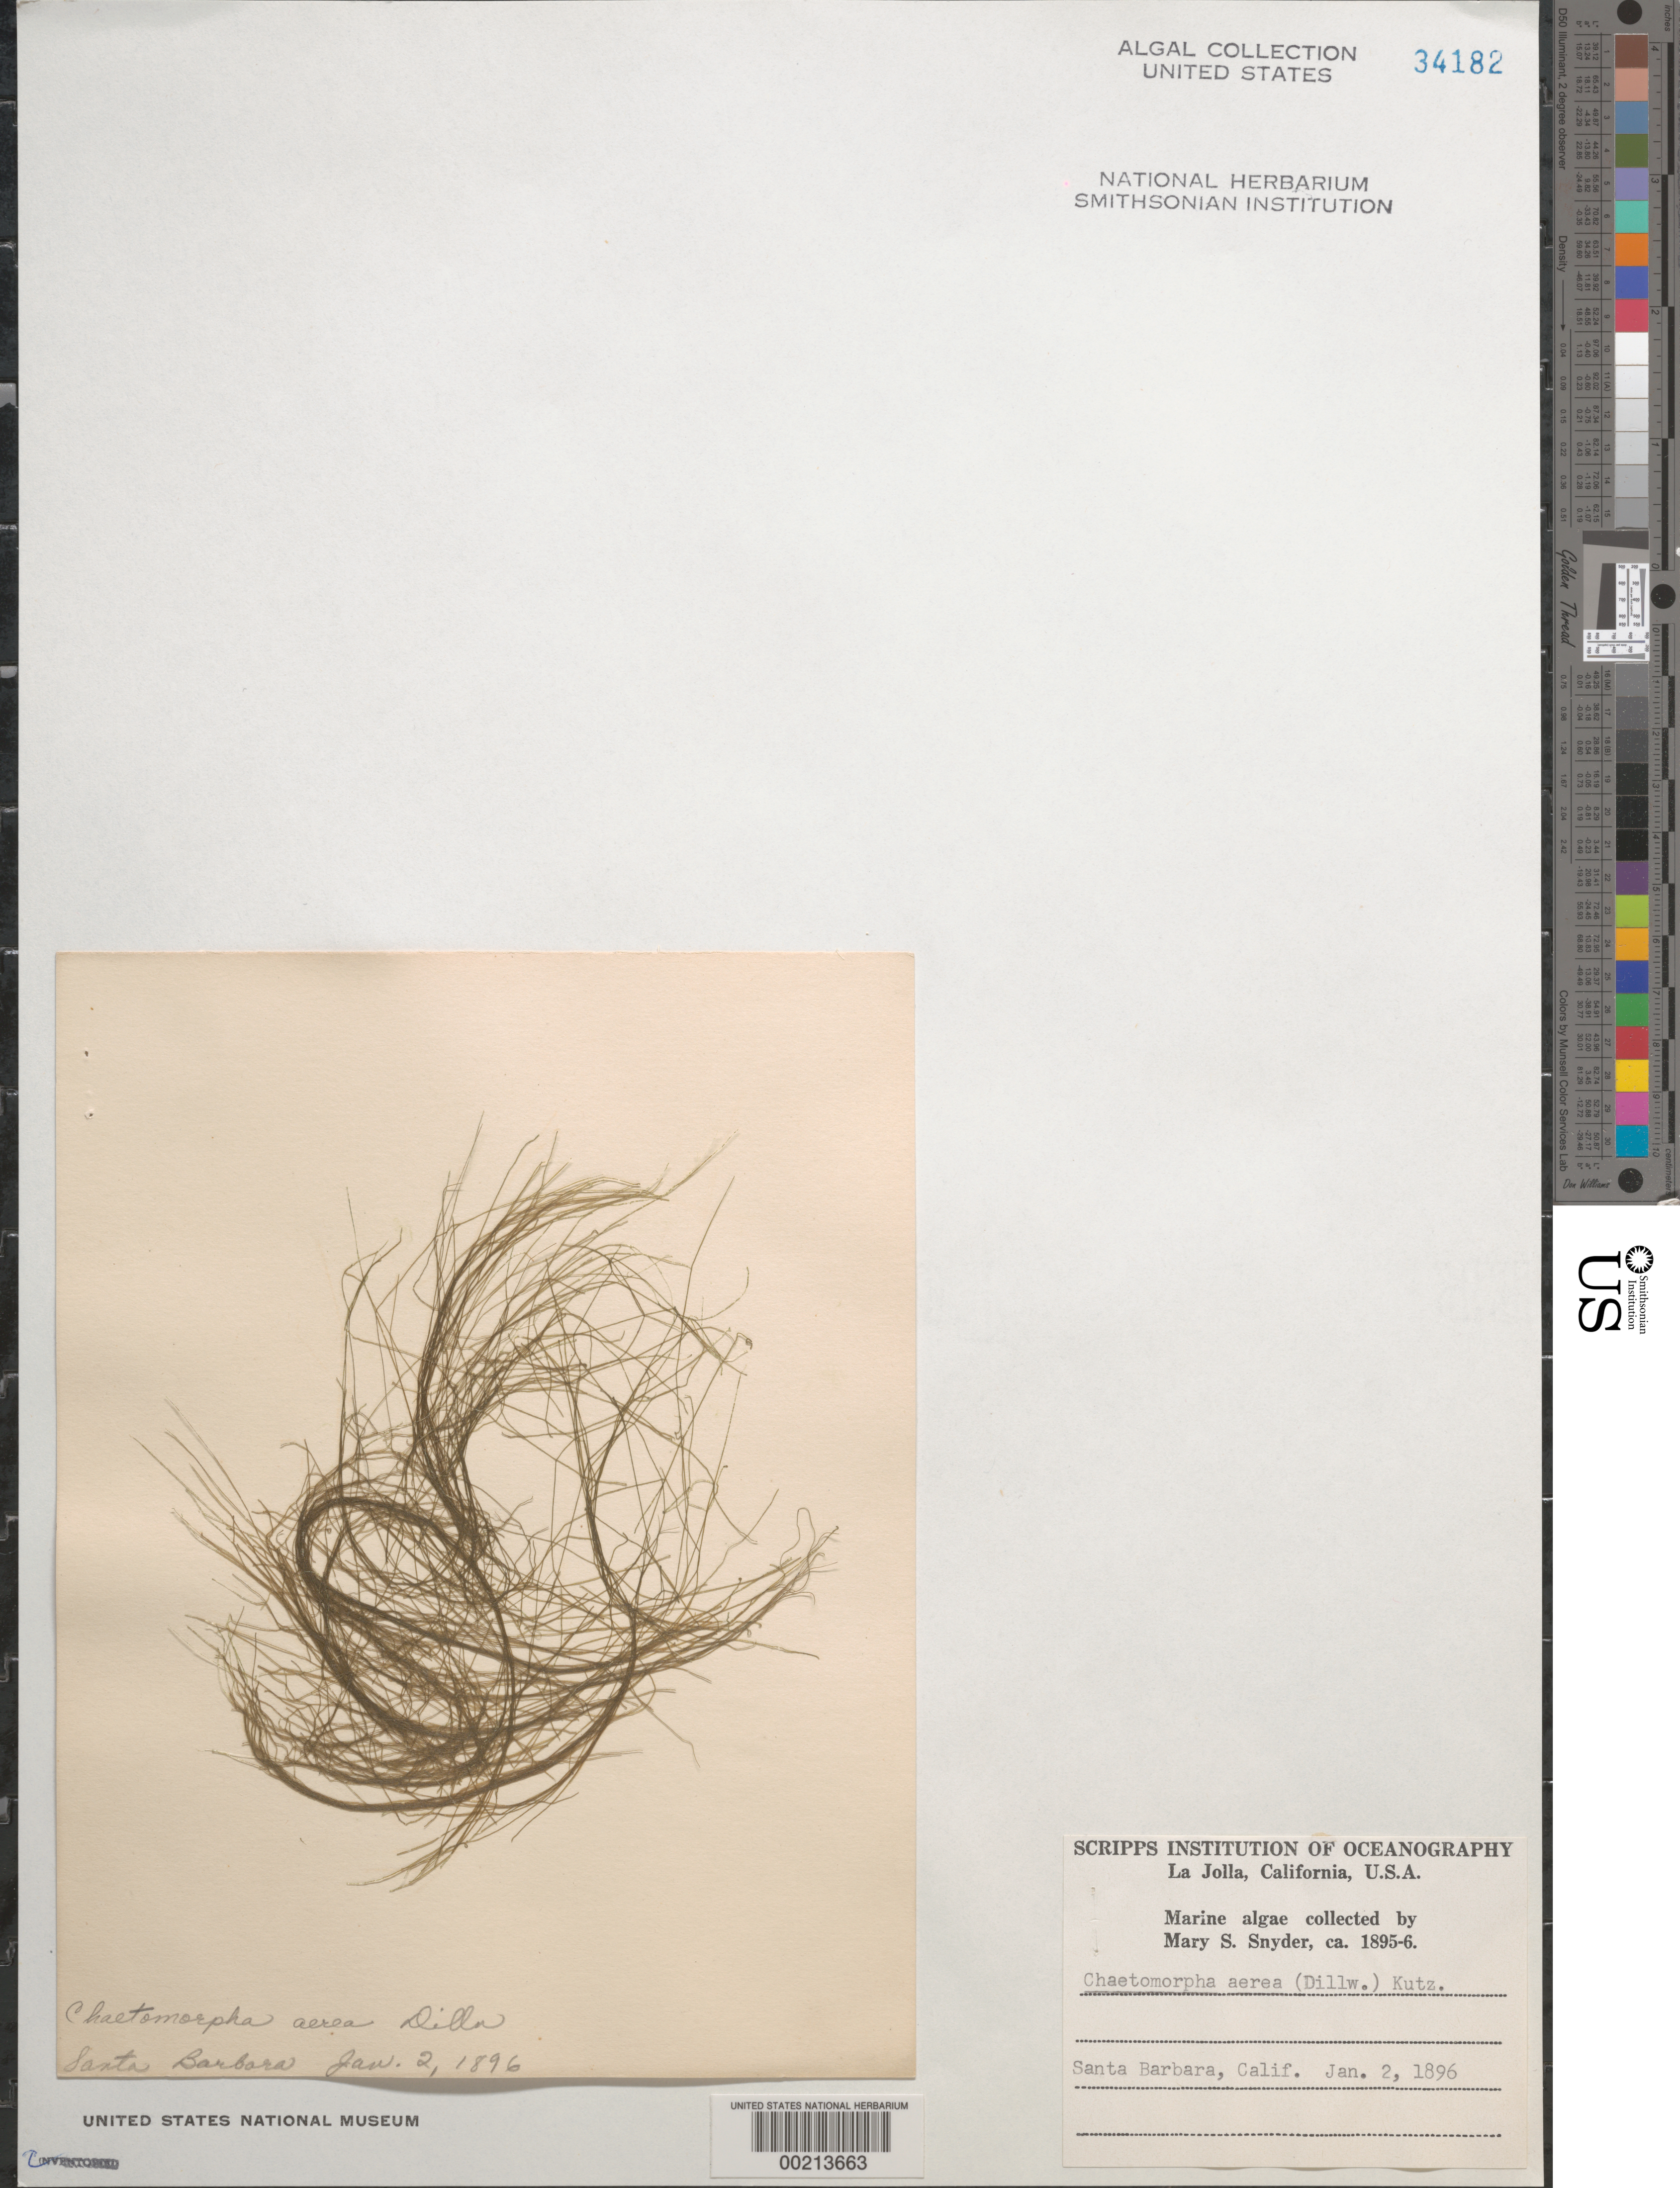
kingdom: Plantae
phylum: Chlorophyta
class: Ulvophyceae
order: Cladophorales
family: Cladophoraceae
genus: Chaetomorpha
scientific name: Chaetomorpha aerea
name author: (Dillwyn) Kütz.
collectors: M. Snyder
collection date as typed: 02 Jan 1896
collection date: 1896-01-02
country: United States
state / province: California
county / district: Santa Barbara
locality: Santa Barbara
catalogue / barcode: US 34182